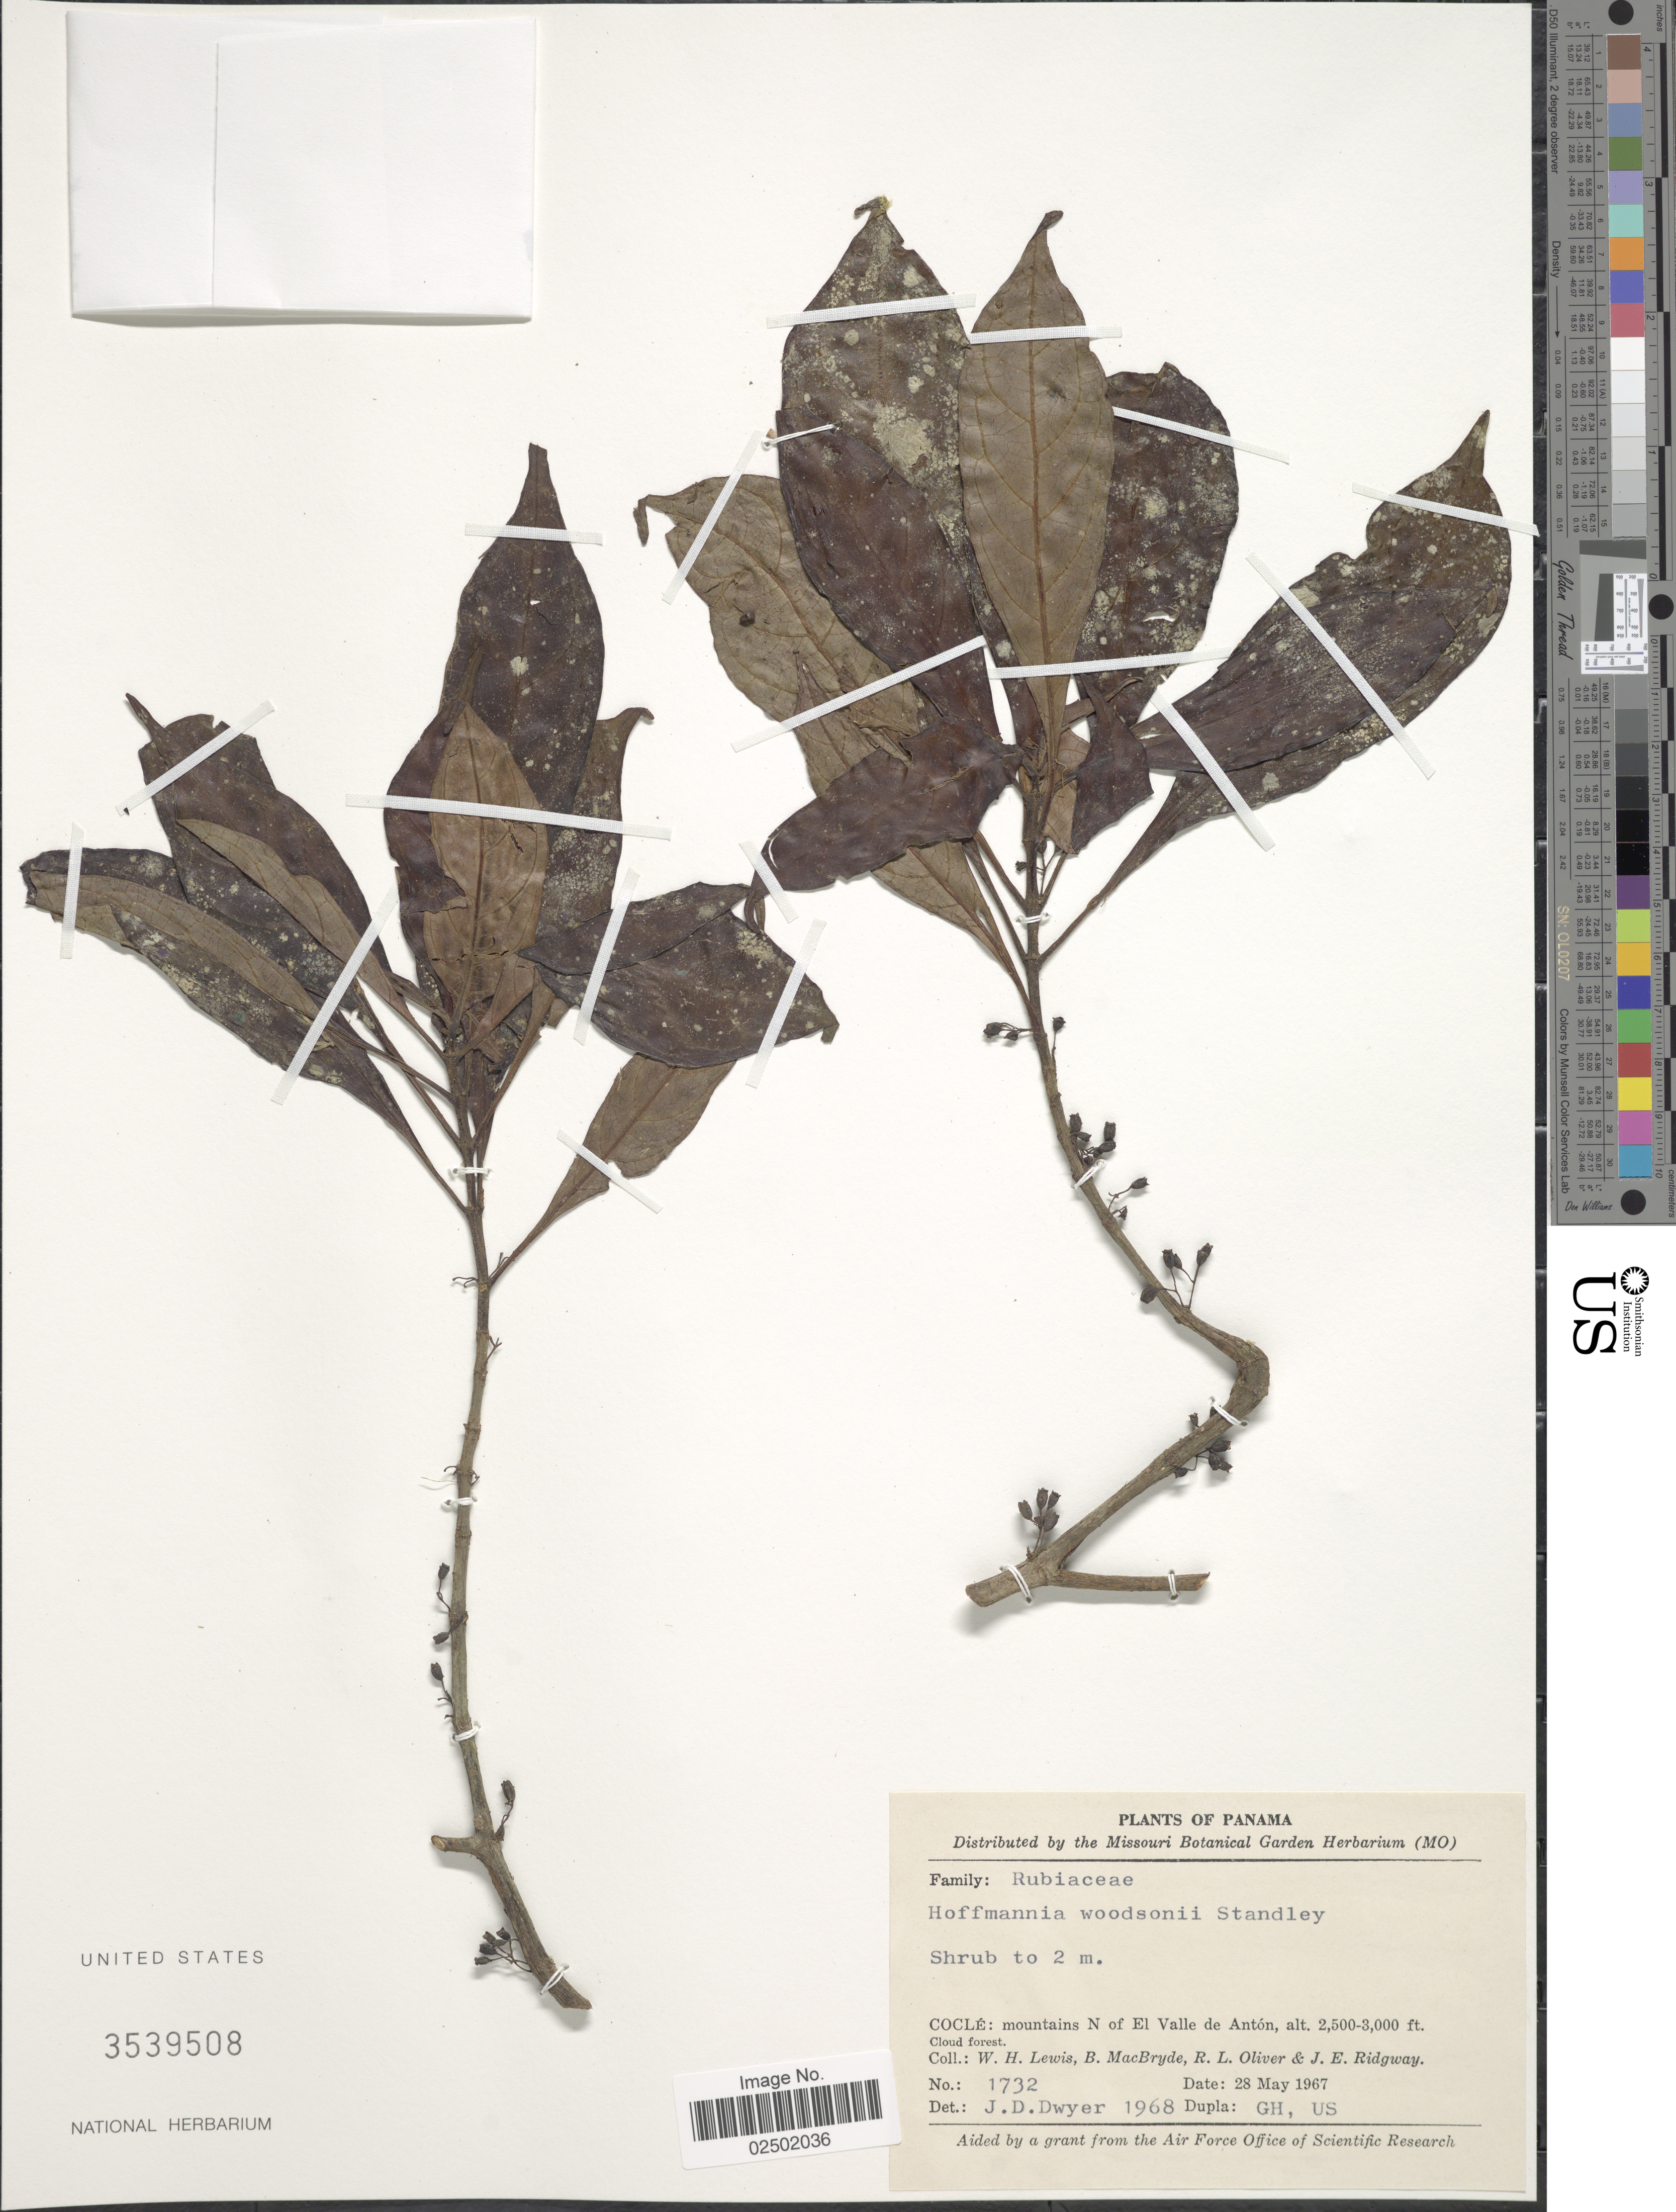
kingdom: Plantae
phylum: Tracheophyta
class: Magnoliopsida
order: Gentianales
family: Rubiaceae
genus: Hoffmannia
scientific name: Hoffmannia woodsonii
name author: Standl.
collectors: W. H. Lewis, B. MacBryde, R. Oliver & J. Ridgway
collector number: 1732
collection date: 1967-05-28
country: Panama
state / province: Coclé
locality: mountains N of El Valle de Anton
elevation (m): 762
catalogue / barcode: US 3539508